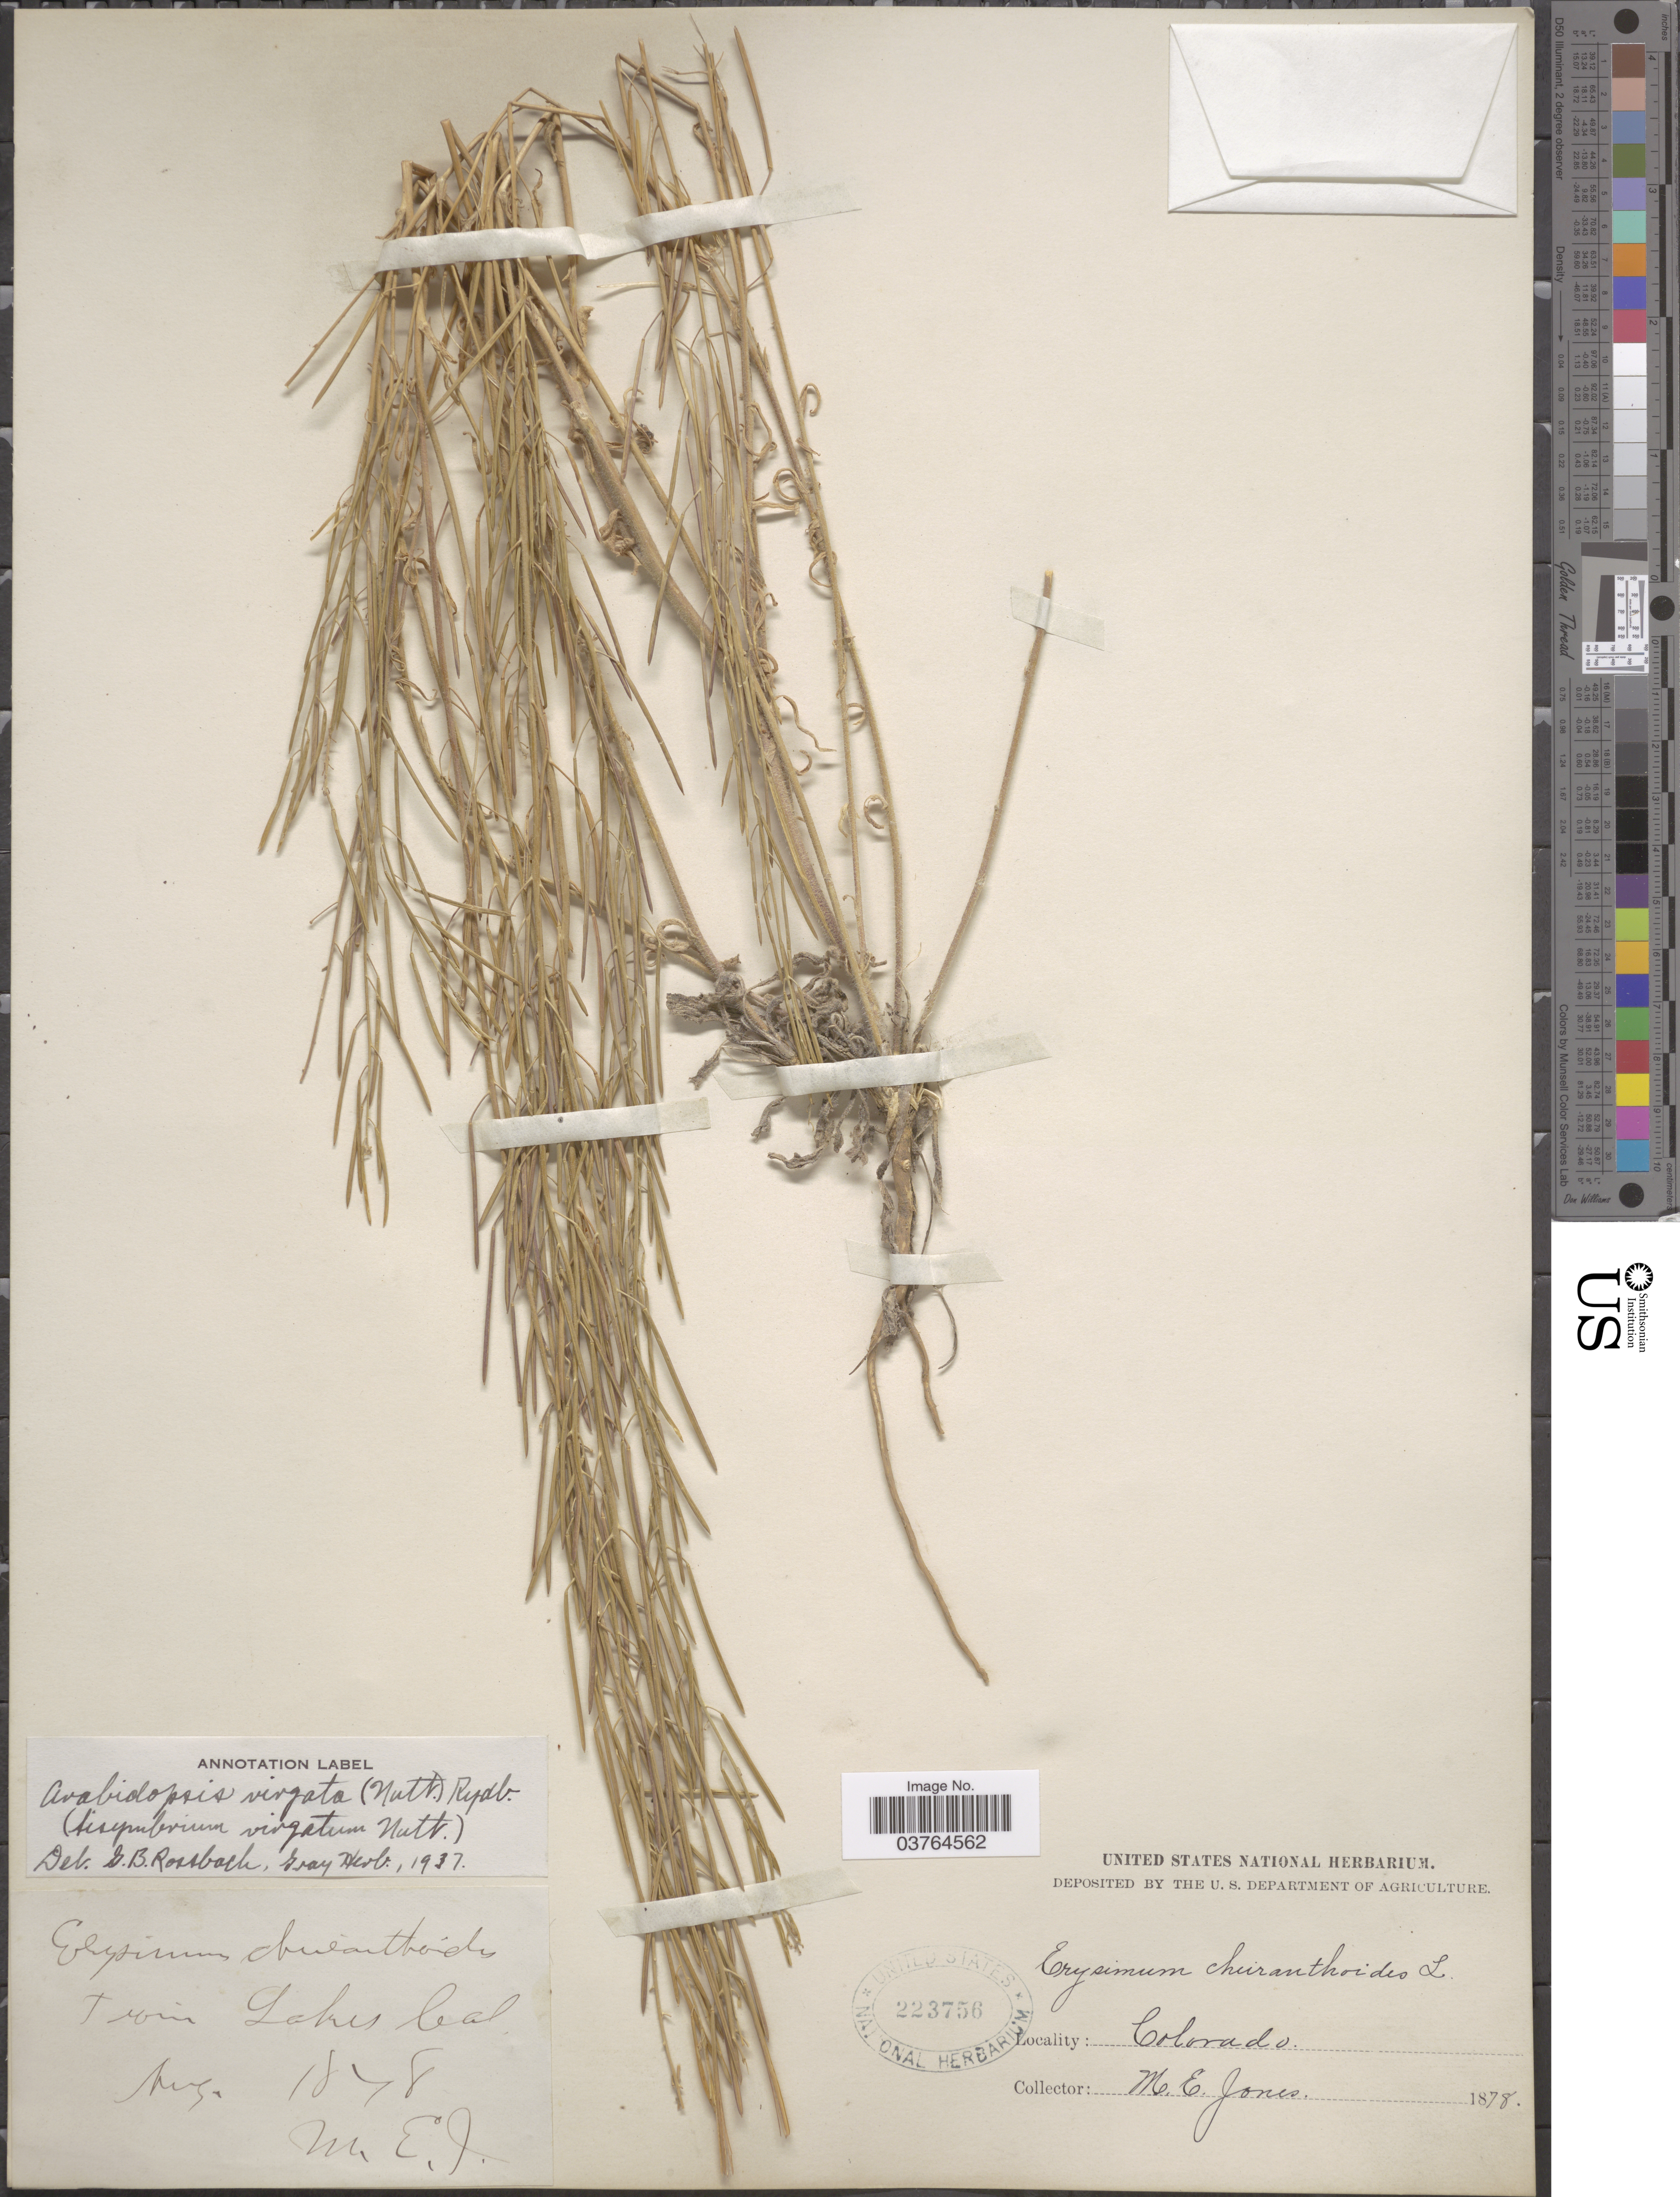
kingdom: Plantae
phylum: Tracheophyta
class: Magnoliopsida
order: Brassicales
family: Brassicaceae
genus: Transberingia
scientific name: Transberingia bursifolia subsp. virgata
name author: (Nutt.) Al-Shehbaz & O'Kane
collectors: M. E. Jones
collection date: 1878-08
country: United States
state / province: Colorado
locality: Twin Lakes.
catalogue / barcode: US 223756